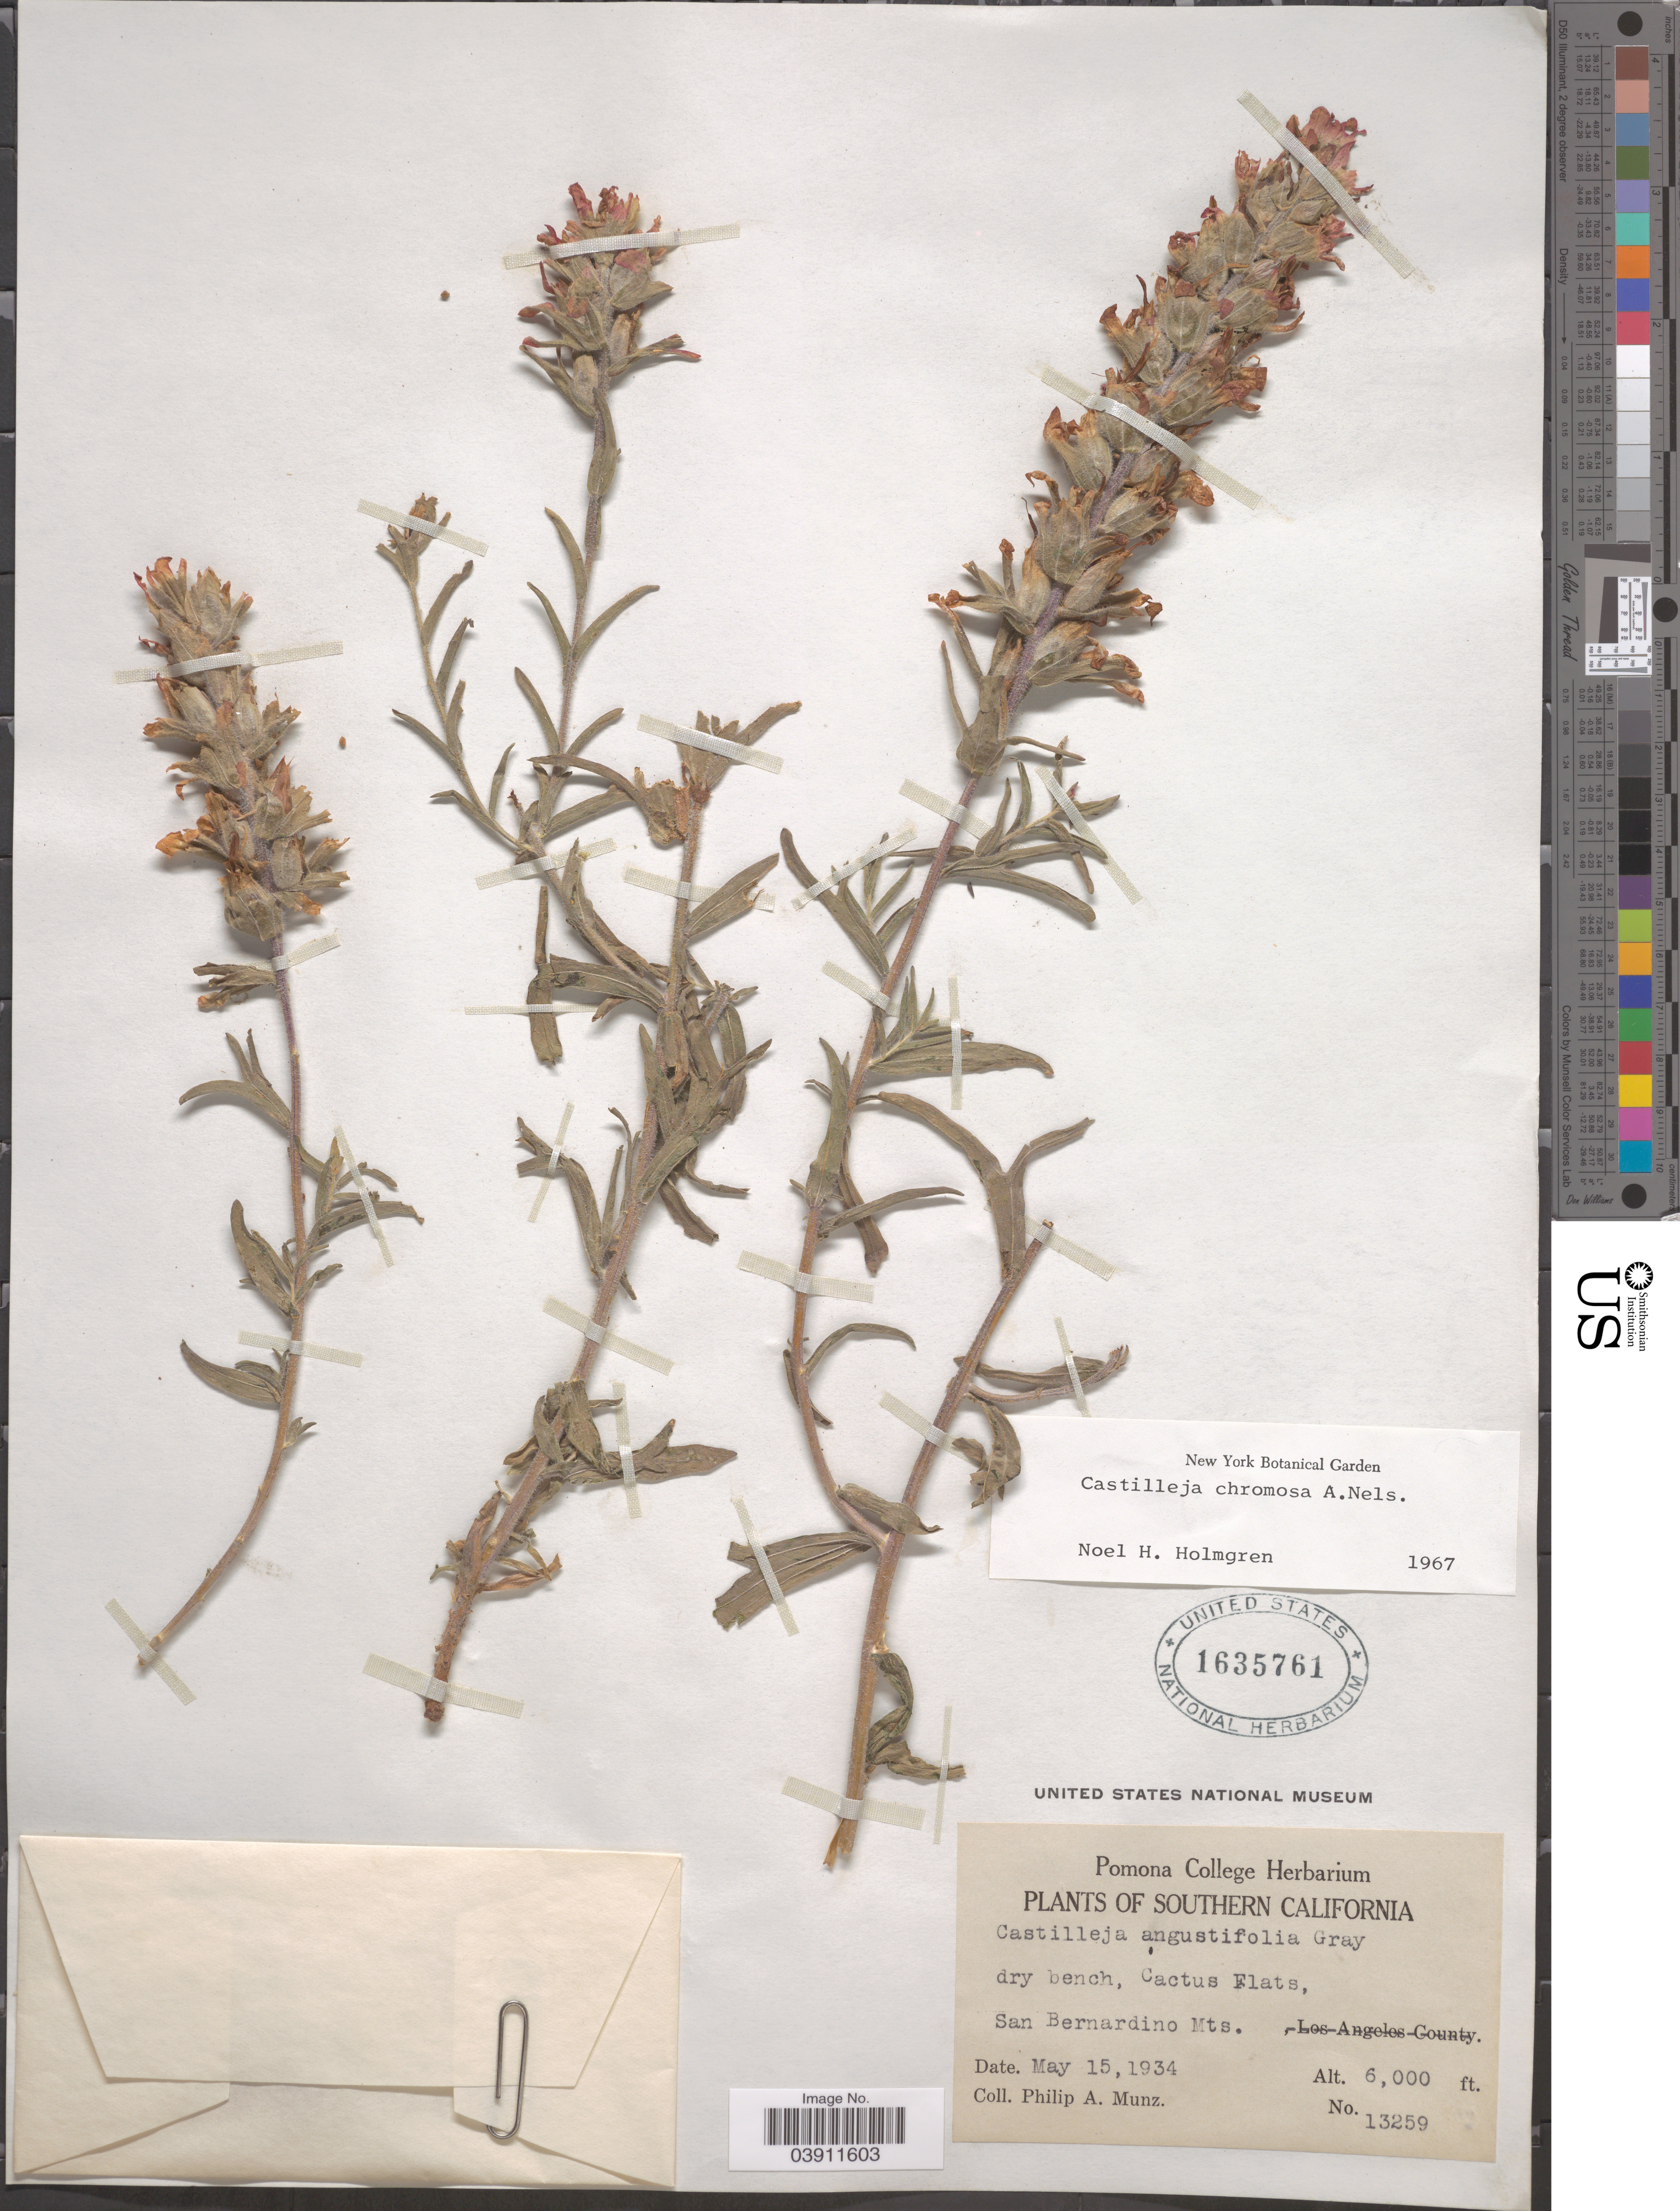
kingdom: Plantae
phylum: Tracheophyta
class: Magnoliopsida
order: Lamiales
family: Orobanchaceae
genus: Castilleja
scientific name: Castilleja chromosa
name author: A. Nelson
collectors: P. A. Munz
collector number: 13259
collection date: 1934-05-15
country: United States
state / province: California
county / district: San Bernardino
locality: Southern California. Cactus Flats, San Bernardino Mts.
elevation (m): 1829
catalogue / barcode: US 1634761